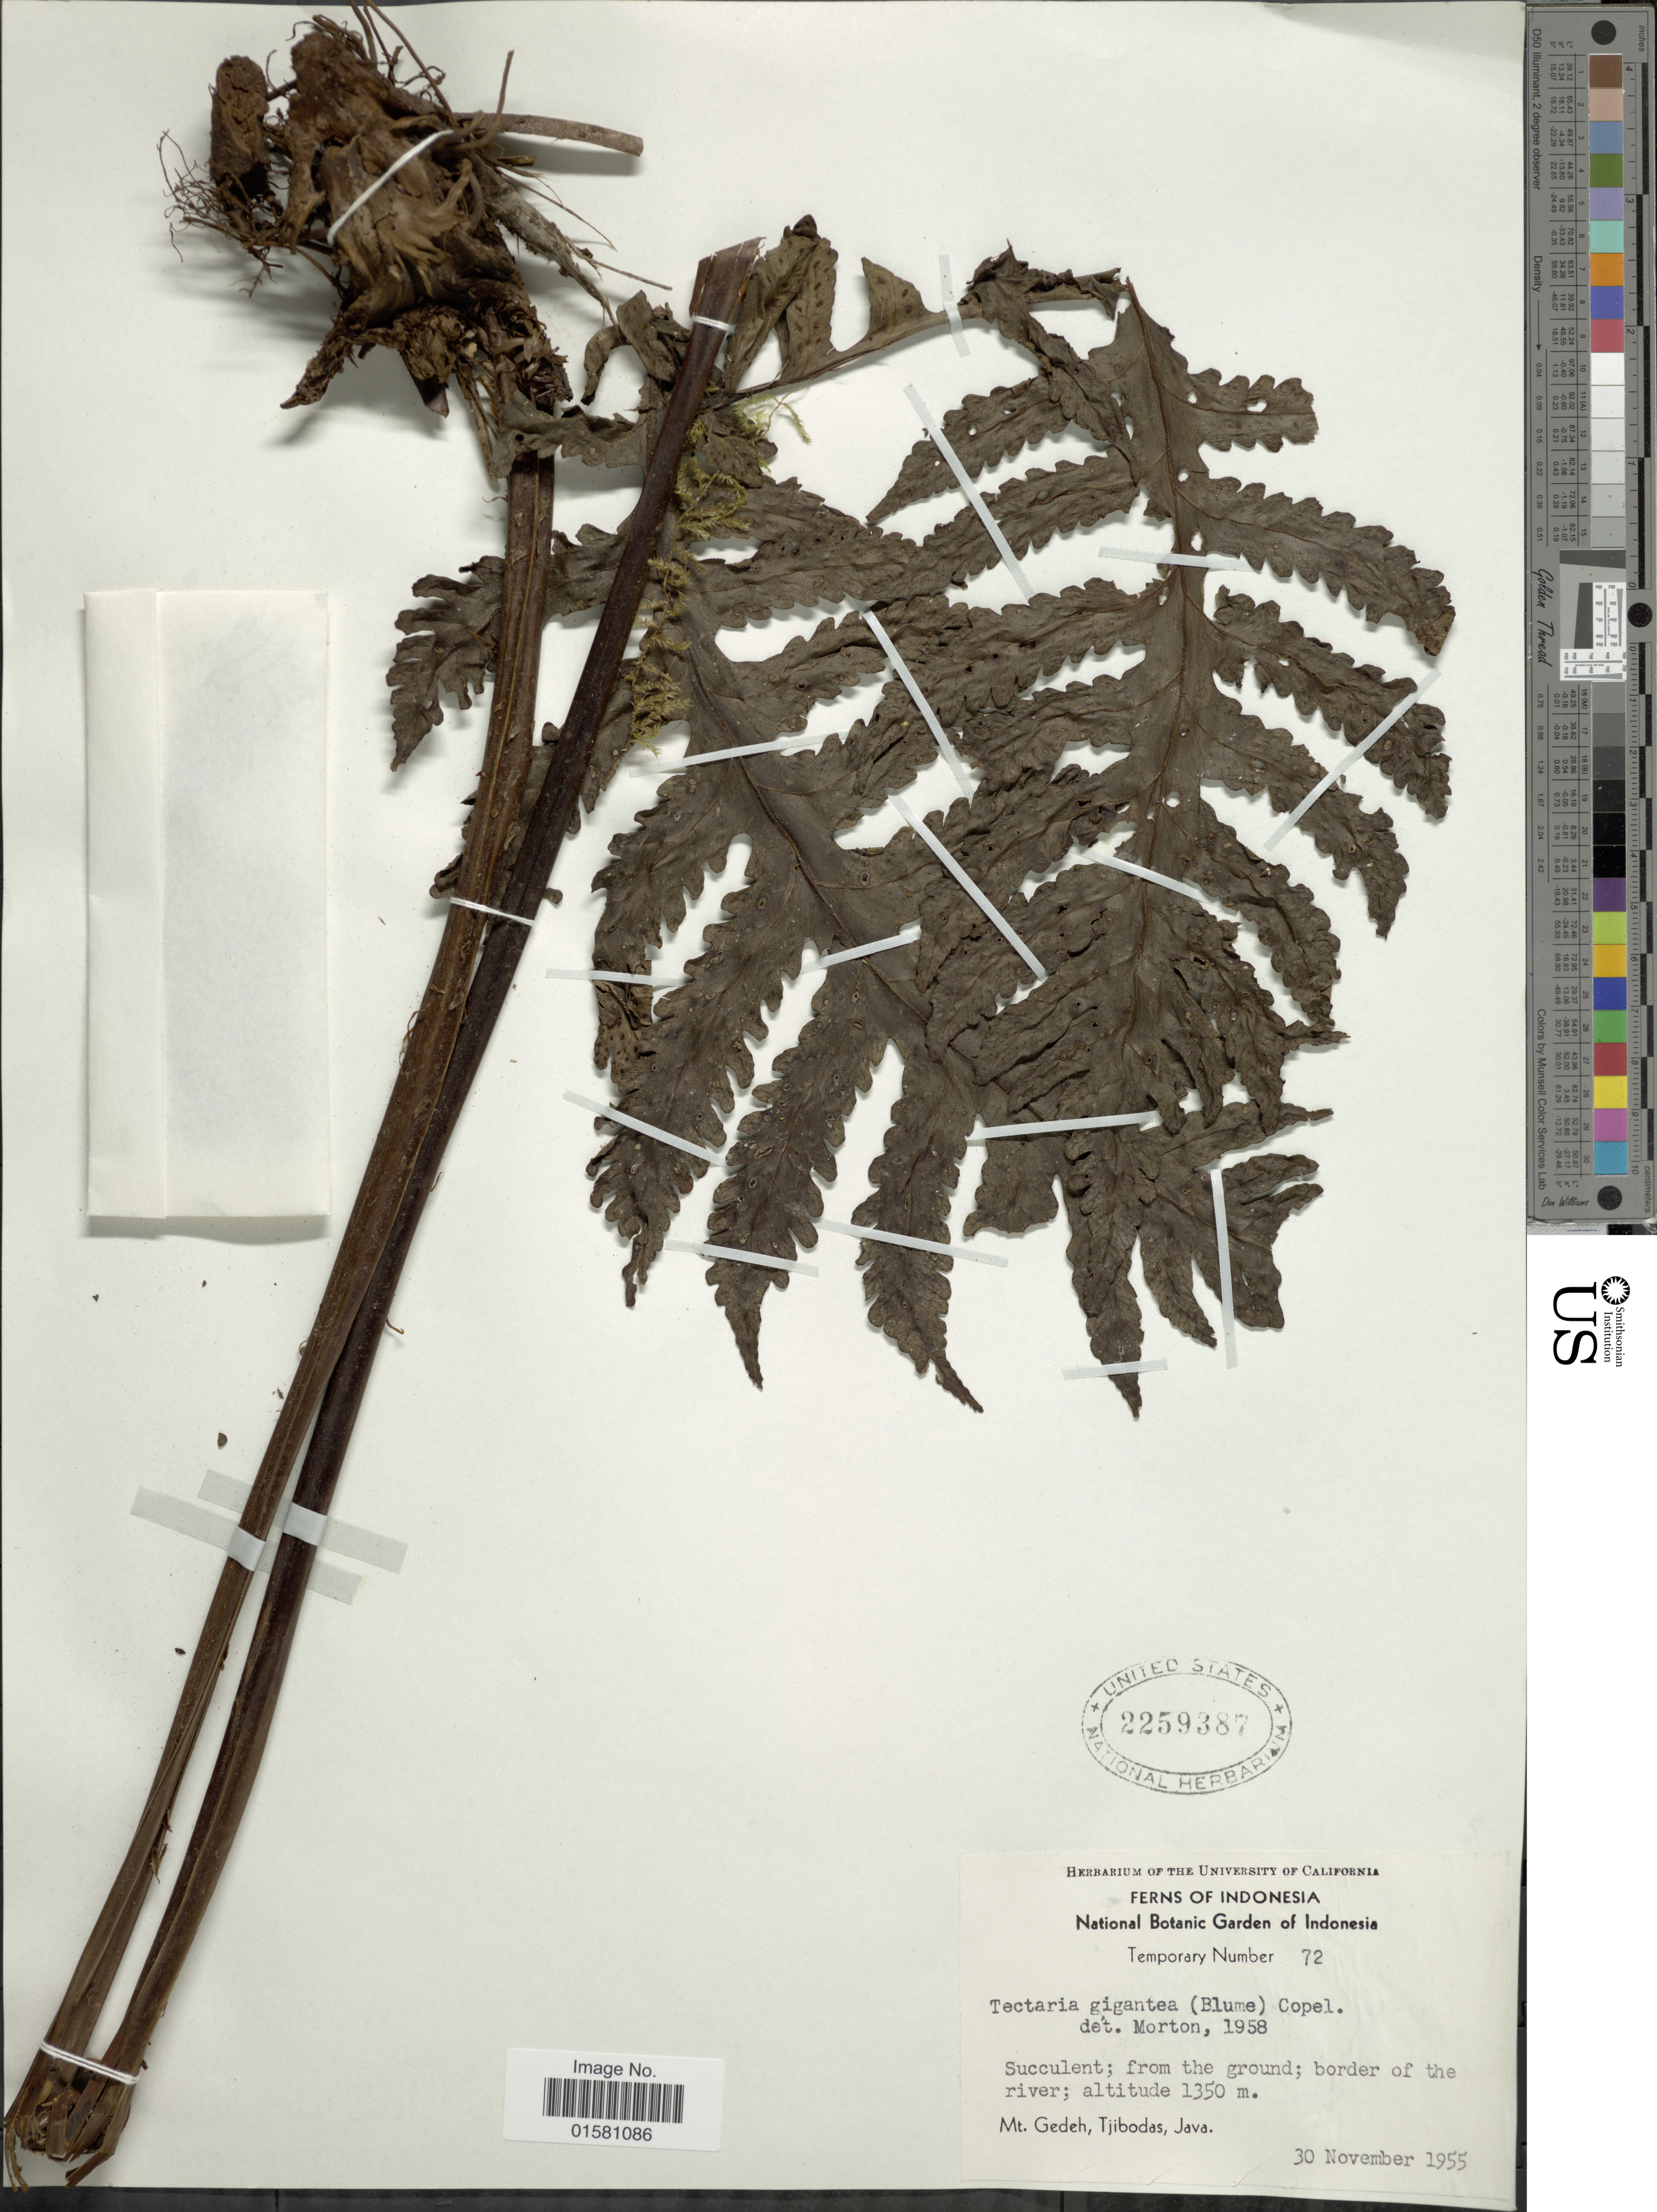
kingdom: Plantae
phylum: Tracheophyta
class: Polypodiopsida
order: Polypodiales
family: Tectariaceae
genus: Tectaria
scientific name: Tectaria gigantea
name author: (Bedd.) Copel.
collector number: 72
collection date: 1955-11-30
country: Indonesia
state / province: Java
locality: Mt. Gedeh, Tjibodas, Java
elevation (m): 1350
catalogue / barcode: US 2259387